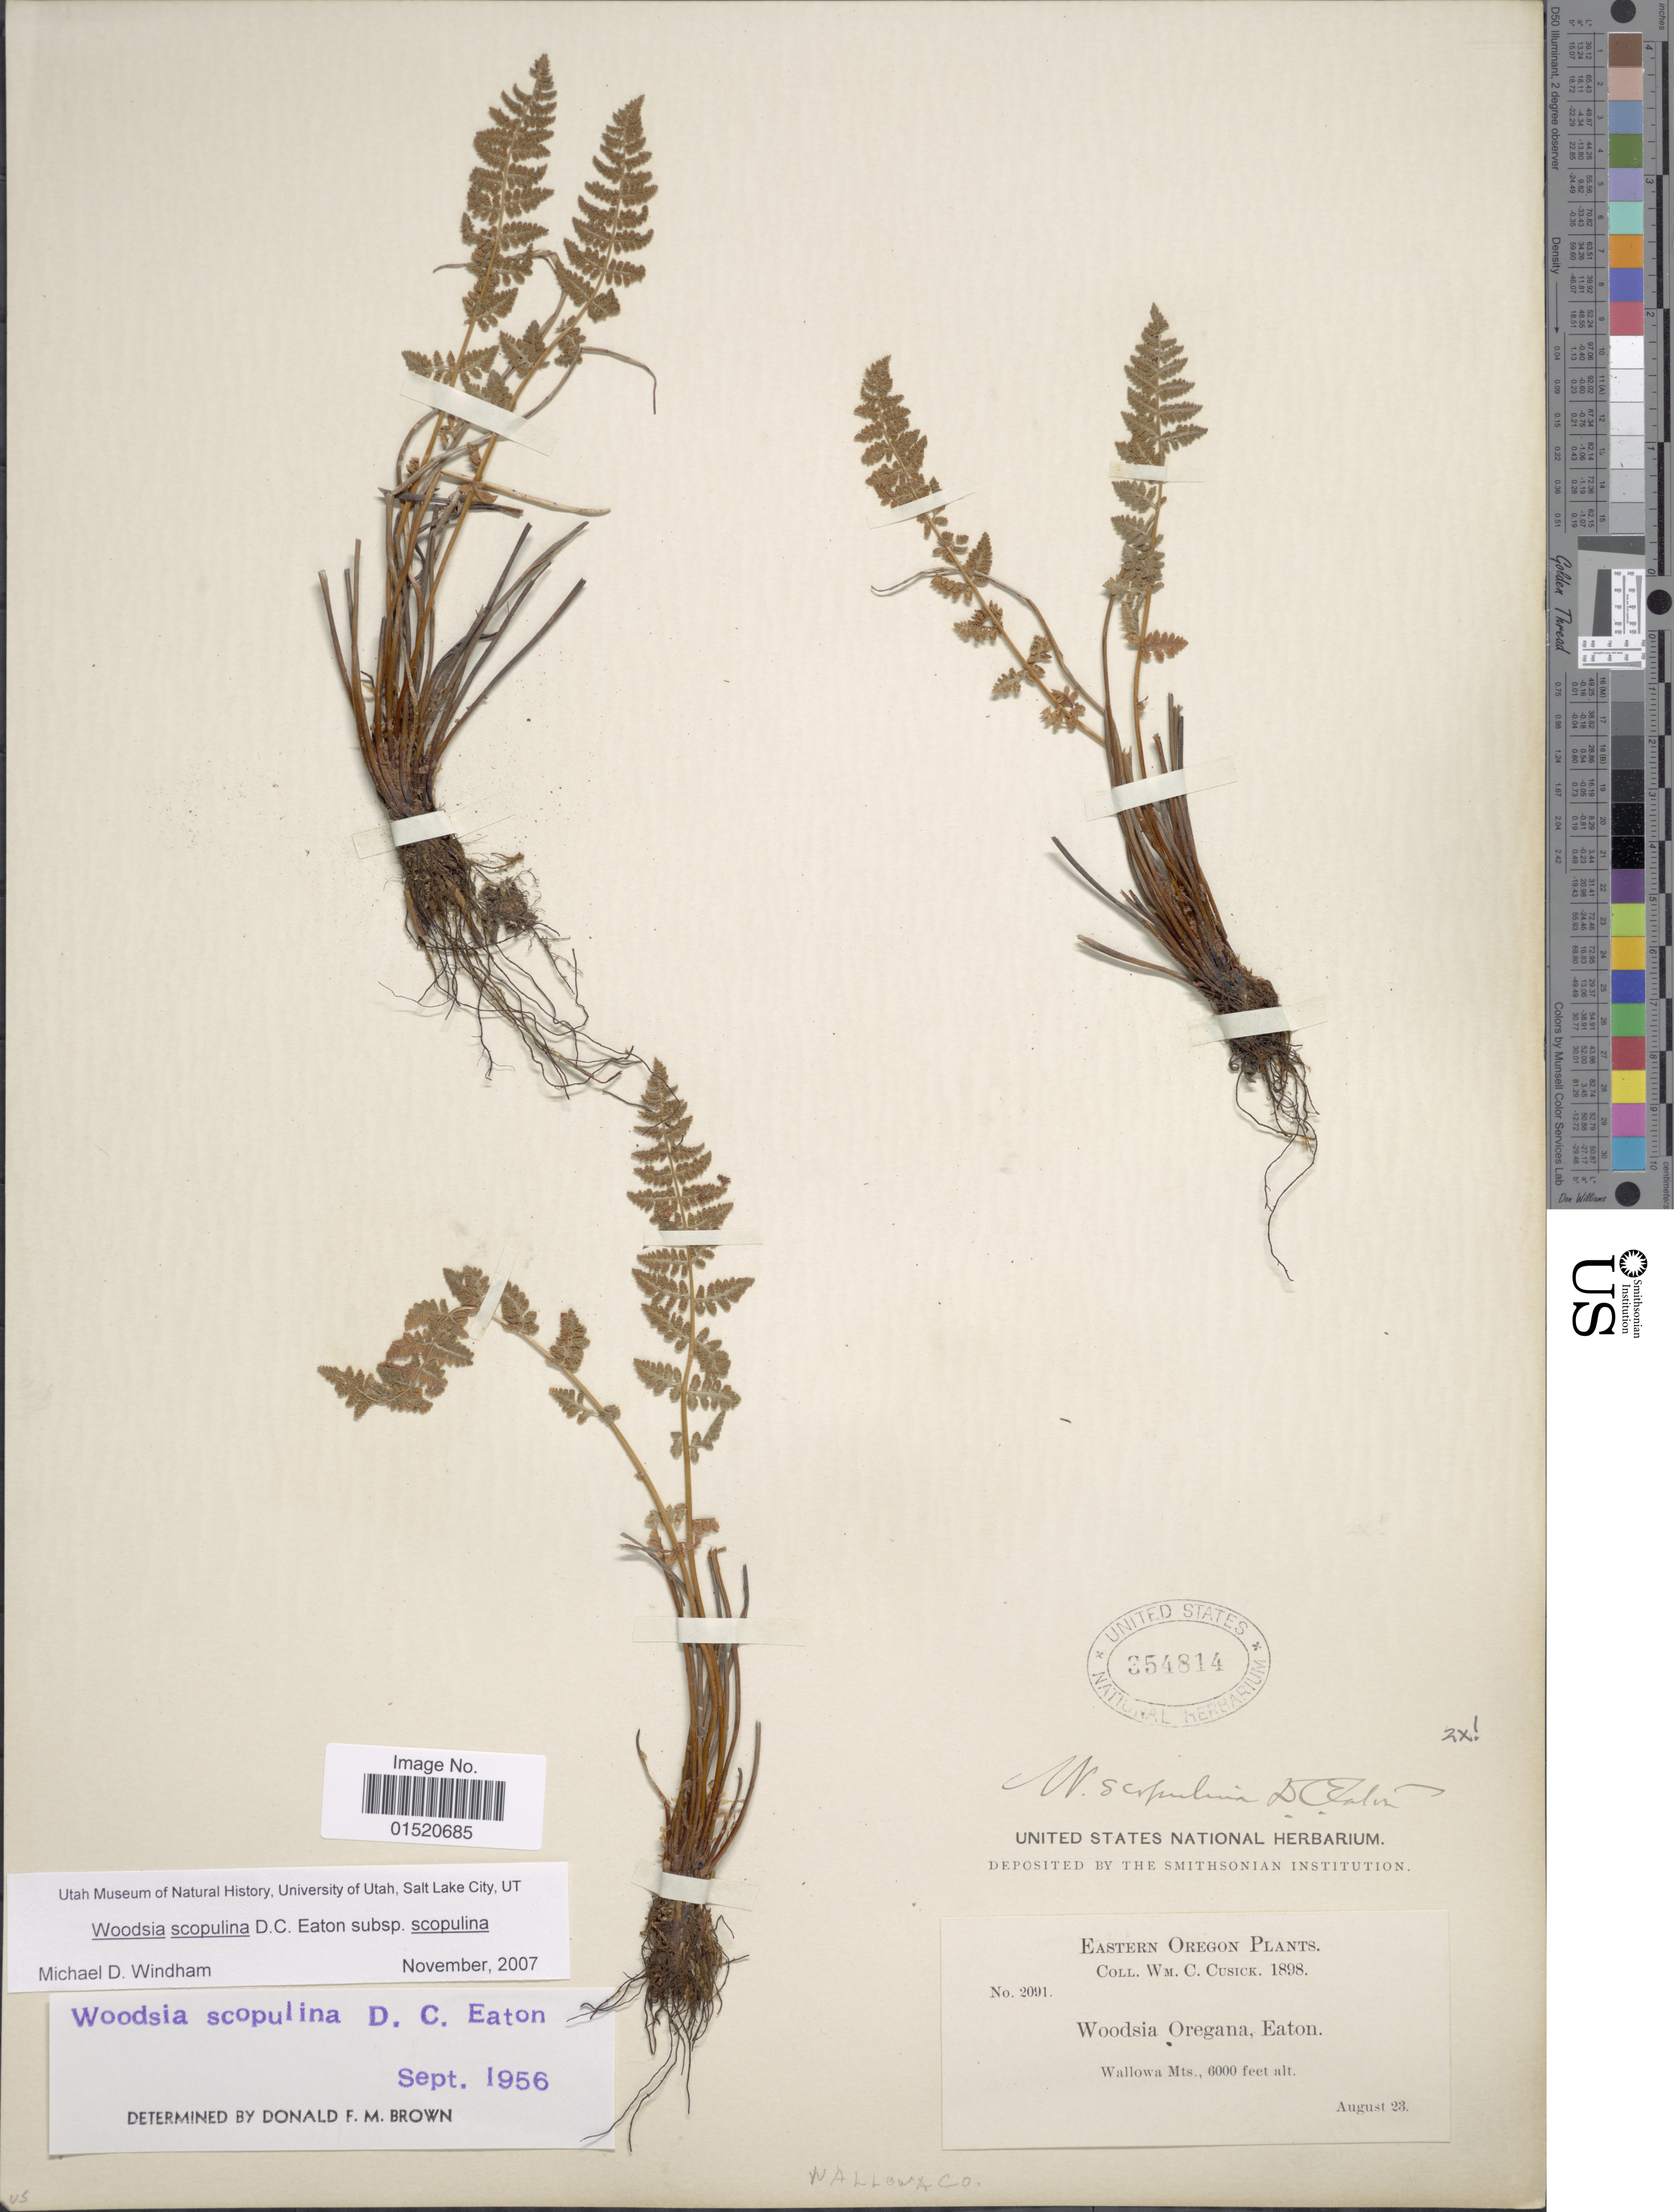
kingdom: Plantae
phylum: Tracheophyta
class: Polypodiopsida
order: Polypodiales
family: Woodsiaceae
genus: Woodsia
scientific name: Woodsia scopulina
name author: D.C. Eaton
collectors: W. C. Cusick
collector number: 2091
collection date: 1898-08-23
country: United States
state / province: Oregon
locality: Eastern Oregon, Wallowa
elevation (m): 1829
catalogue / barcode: US 354814